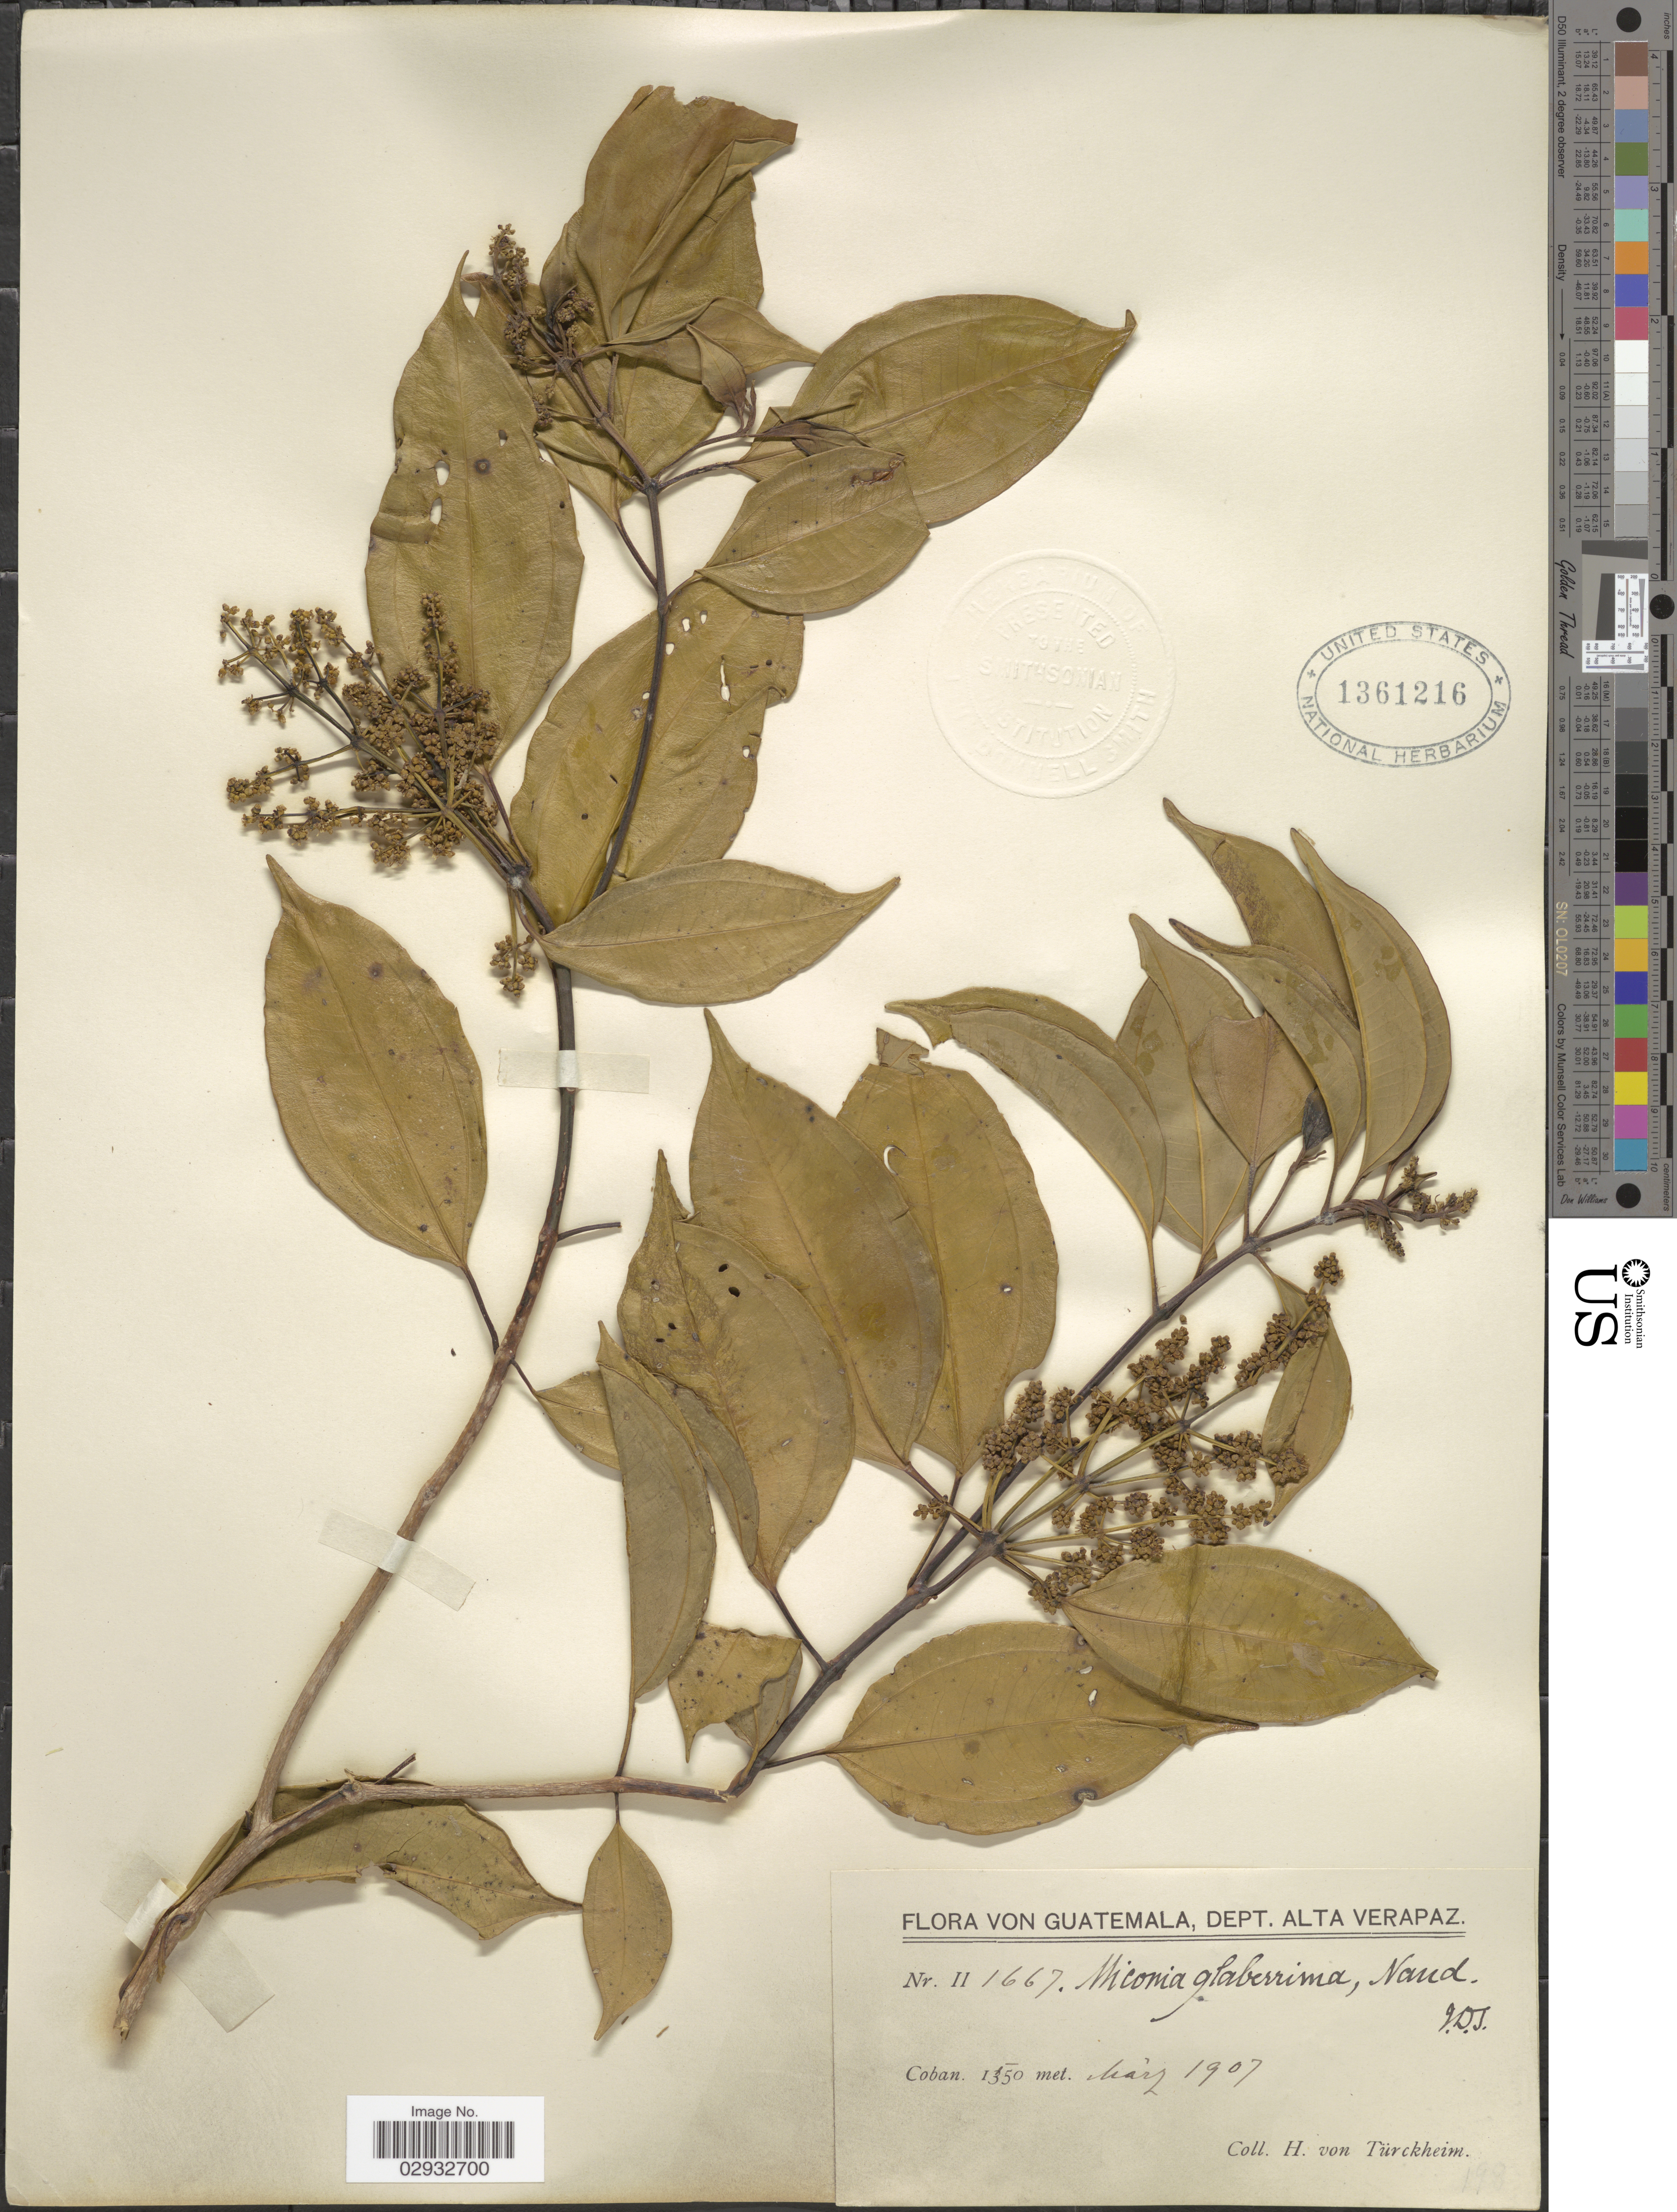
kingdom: Plantae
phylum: Tracheophyta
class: Magnoliopsida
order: Myrtales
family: Melastomataceae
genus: Miconia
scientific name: Miconia glaberrima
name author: (Schltdl.) Naudin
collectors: H. von Türckheim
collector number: II1667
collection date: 1907-03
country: Guatemala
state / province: Alta Verapaz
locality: Dept. Alta Verapaz. Coban.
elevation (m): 1550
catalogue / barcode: US 1361216